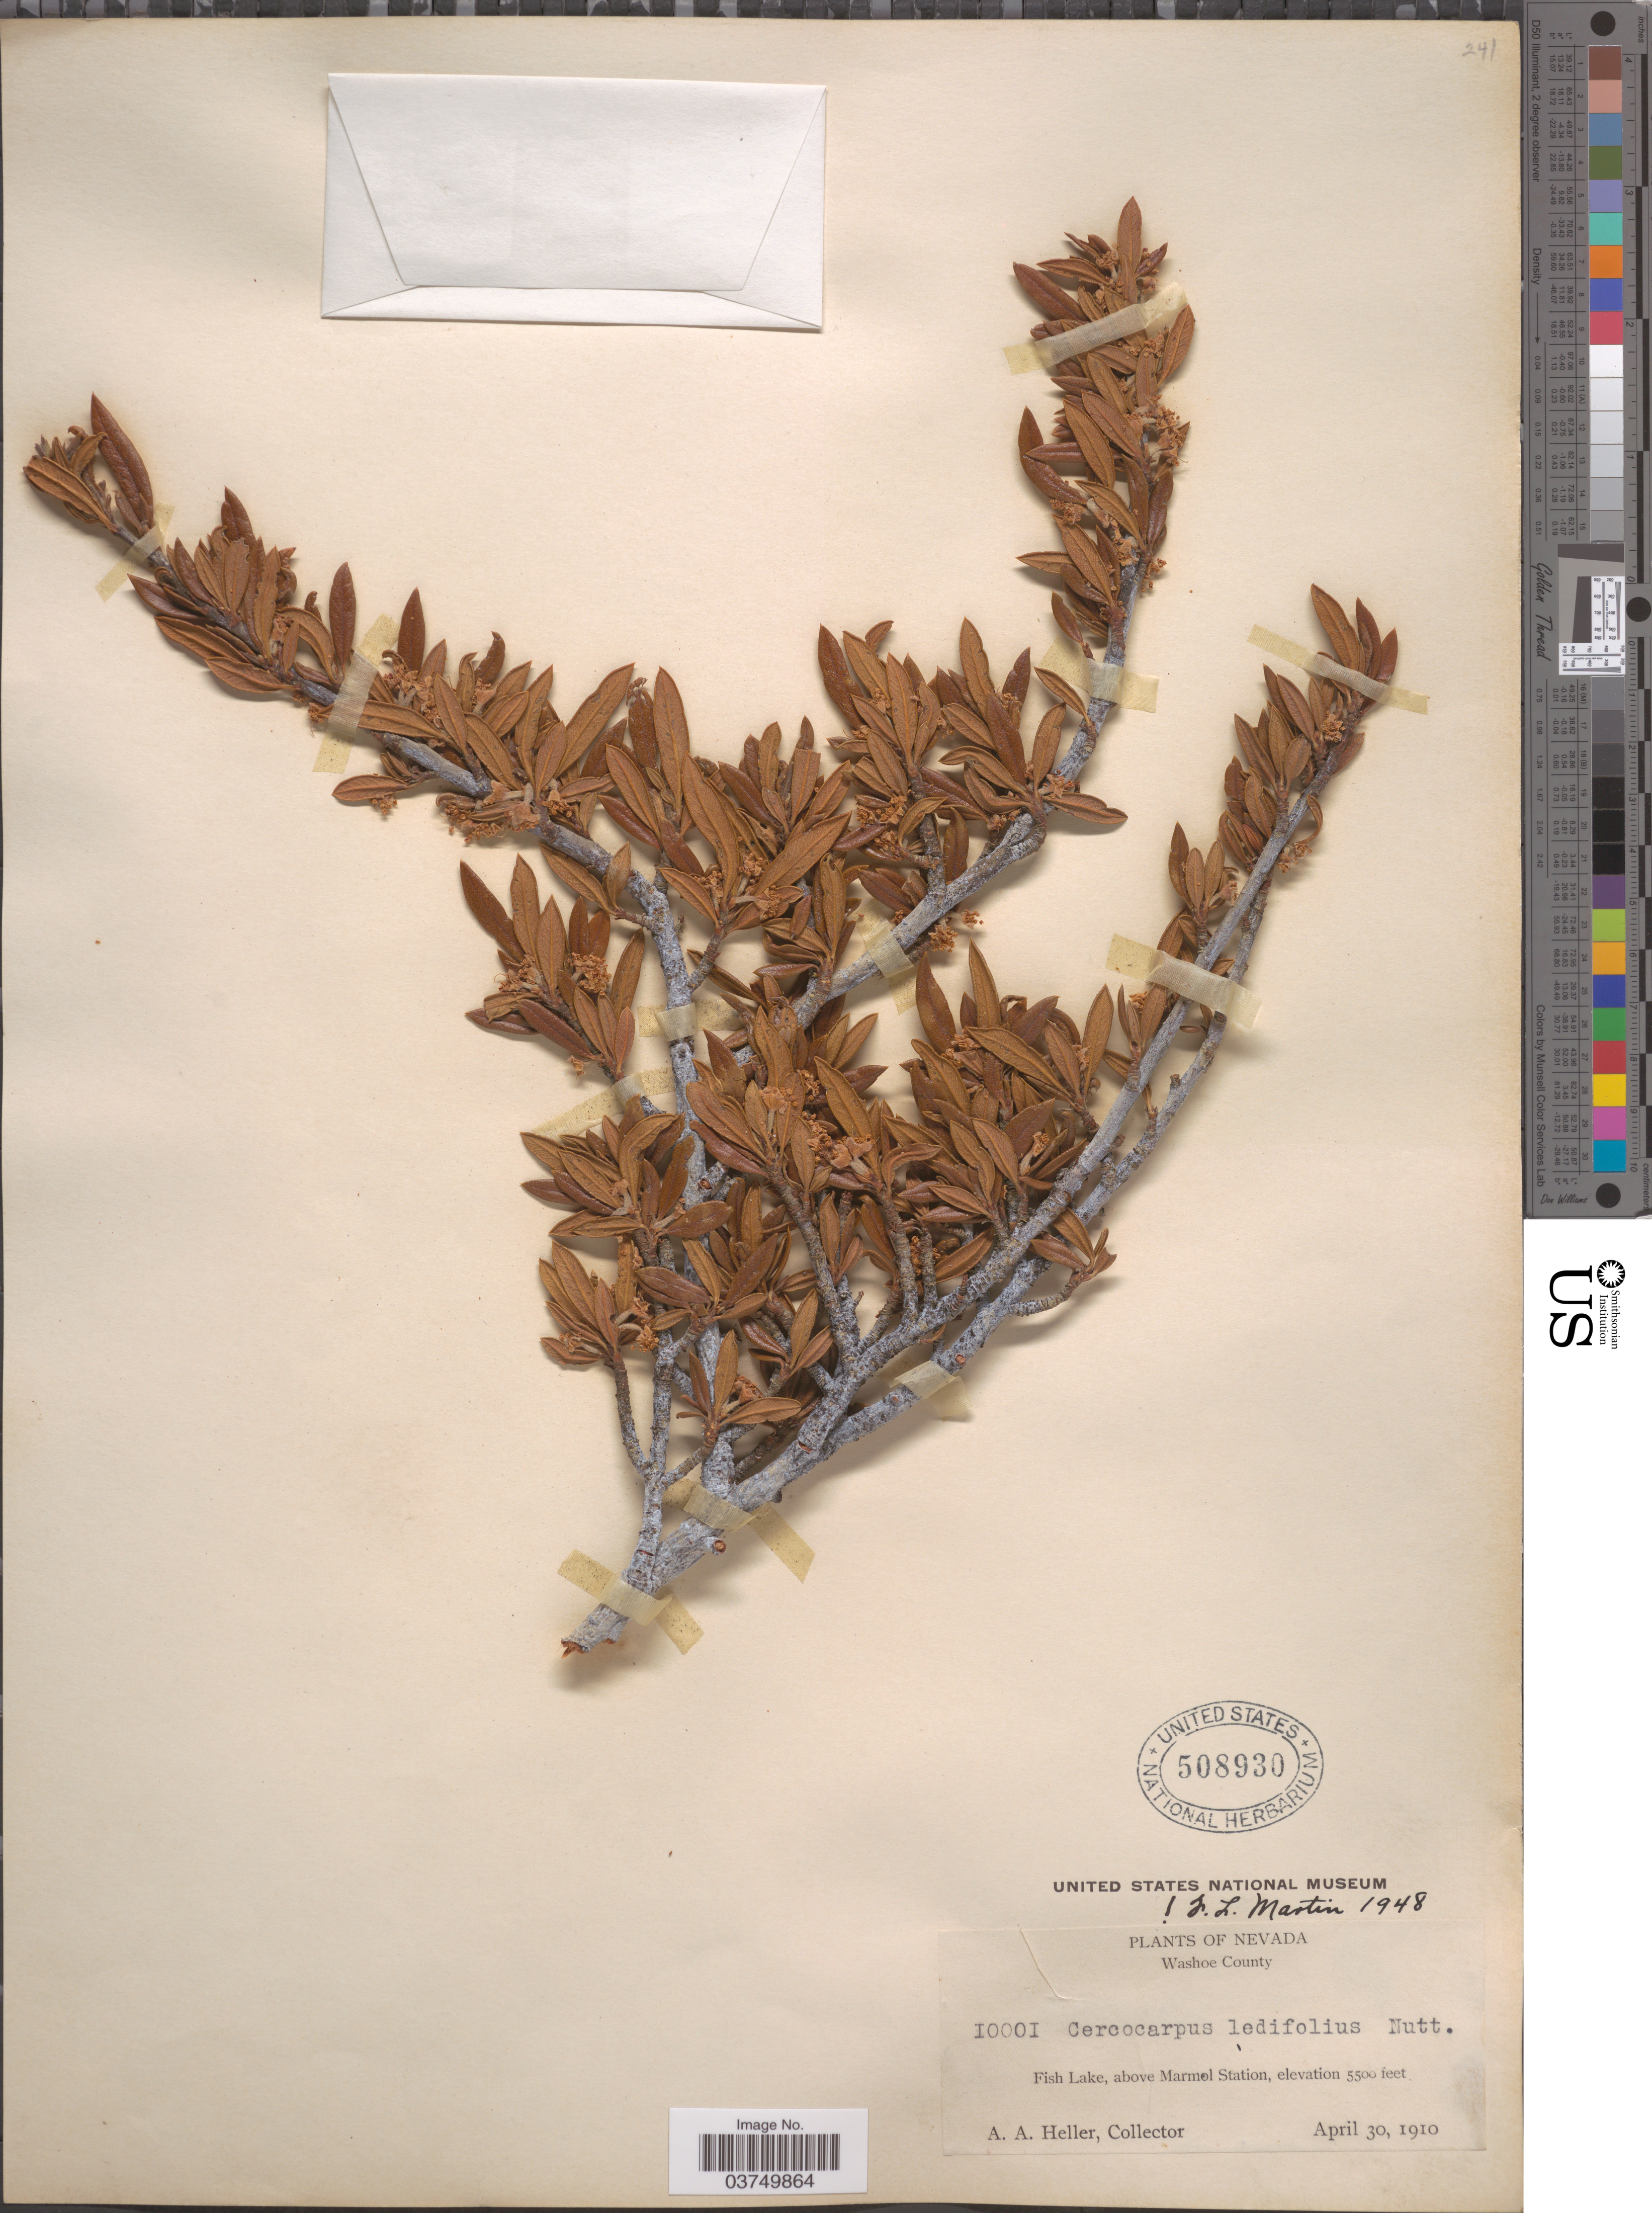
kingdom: Plantae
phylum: Tracheophyta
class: Magnoliopsida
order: Rosales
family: Rosaceae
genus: Cercocarpus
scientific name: Cercocarpus ledifolius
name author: Nutt.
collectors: A. A. Heller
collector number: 10001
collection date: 1910-04-30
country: United States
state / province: Nevada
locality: Washoe County. Fish Lake, above Marmol Station.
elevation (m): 1676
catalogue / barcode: US 508930